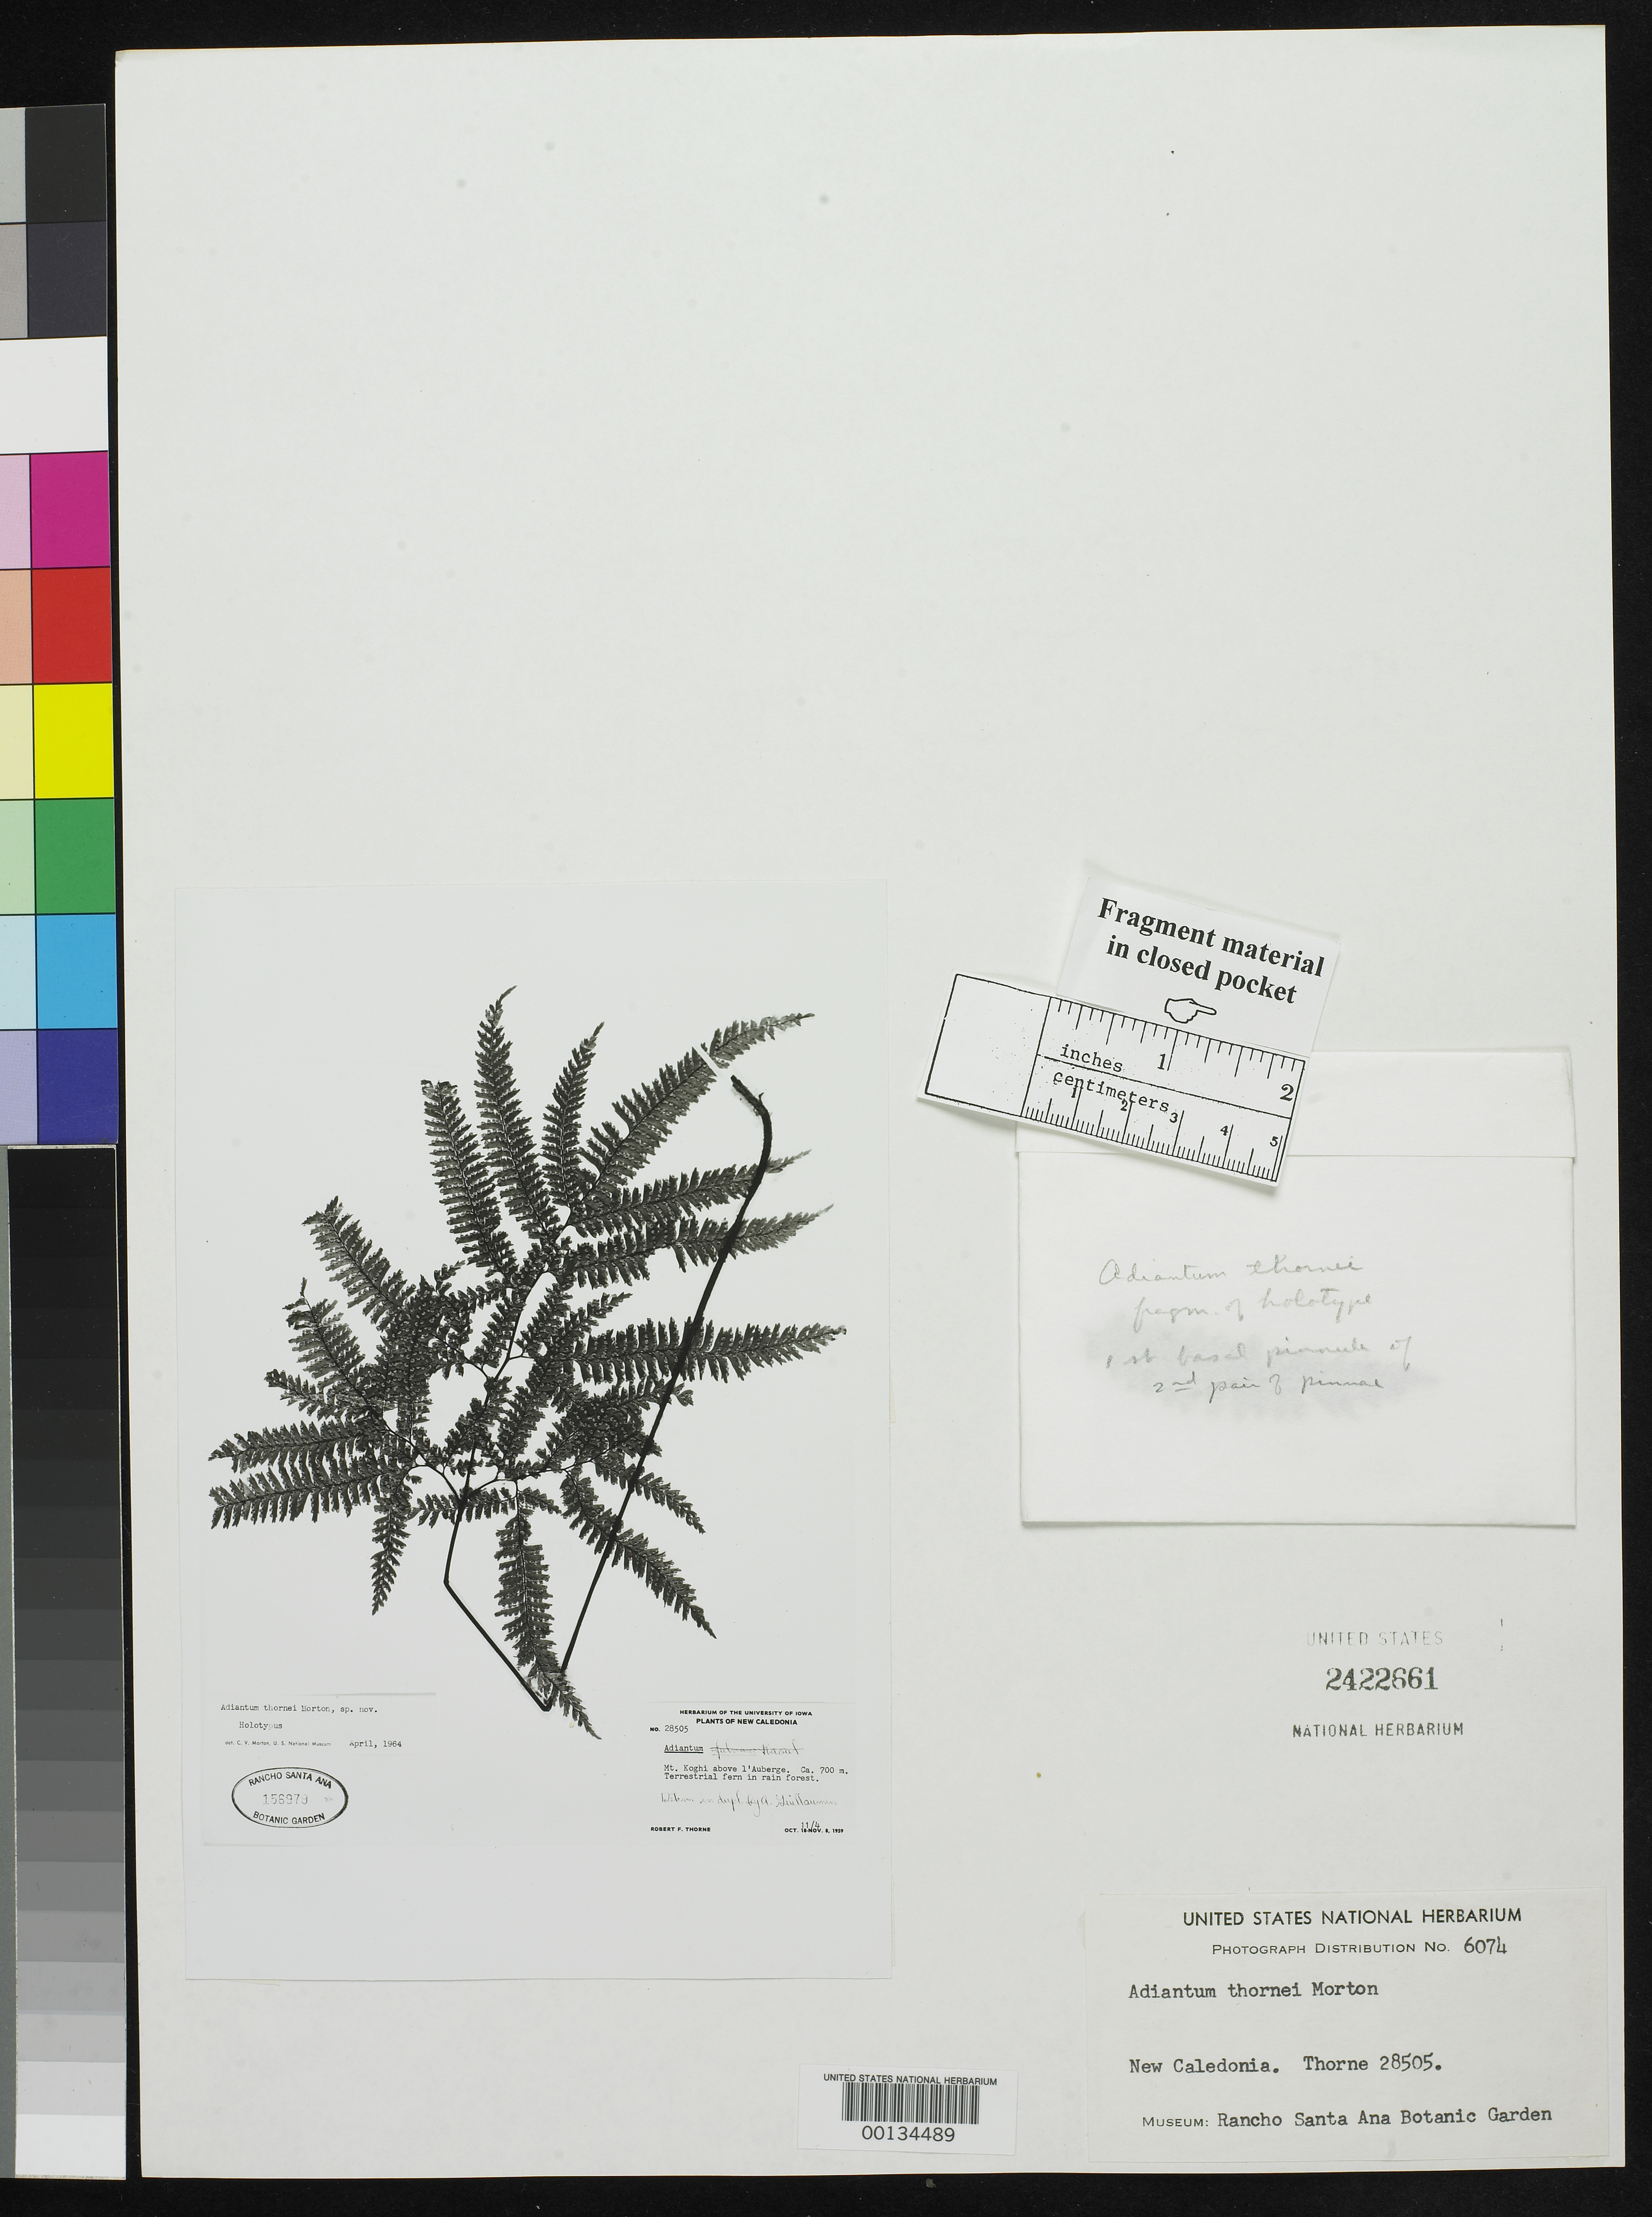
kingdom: Plantae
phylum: Tracheophyta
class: Polypodiopsida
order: Polypodiales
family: Pteridaceae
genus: Adiantum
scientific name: Adiantum thornei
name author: C.V. Morton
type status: Holotype Fragment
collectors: R. F. Thorne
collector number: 28505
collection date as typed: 04 Nov 1959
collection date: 1959-11-04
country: New Caledonia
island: New Caledonia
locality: Mount Koghi.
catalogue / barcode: US 2422661